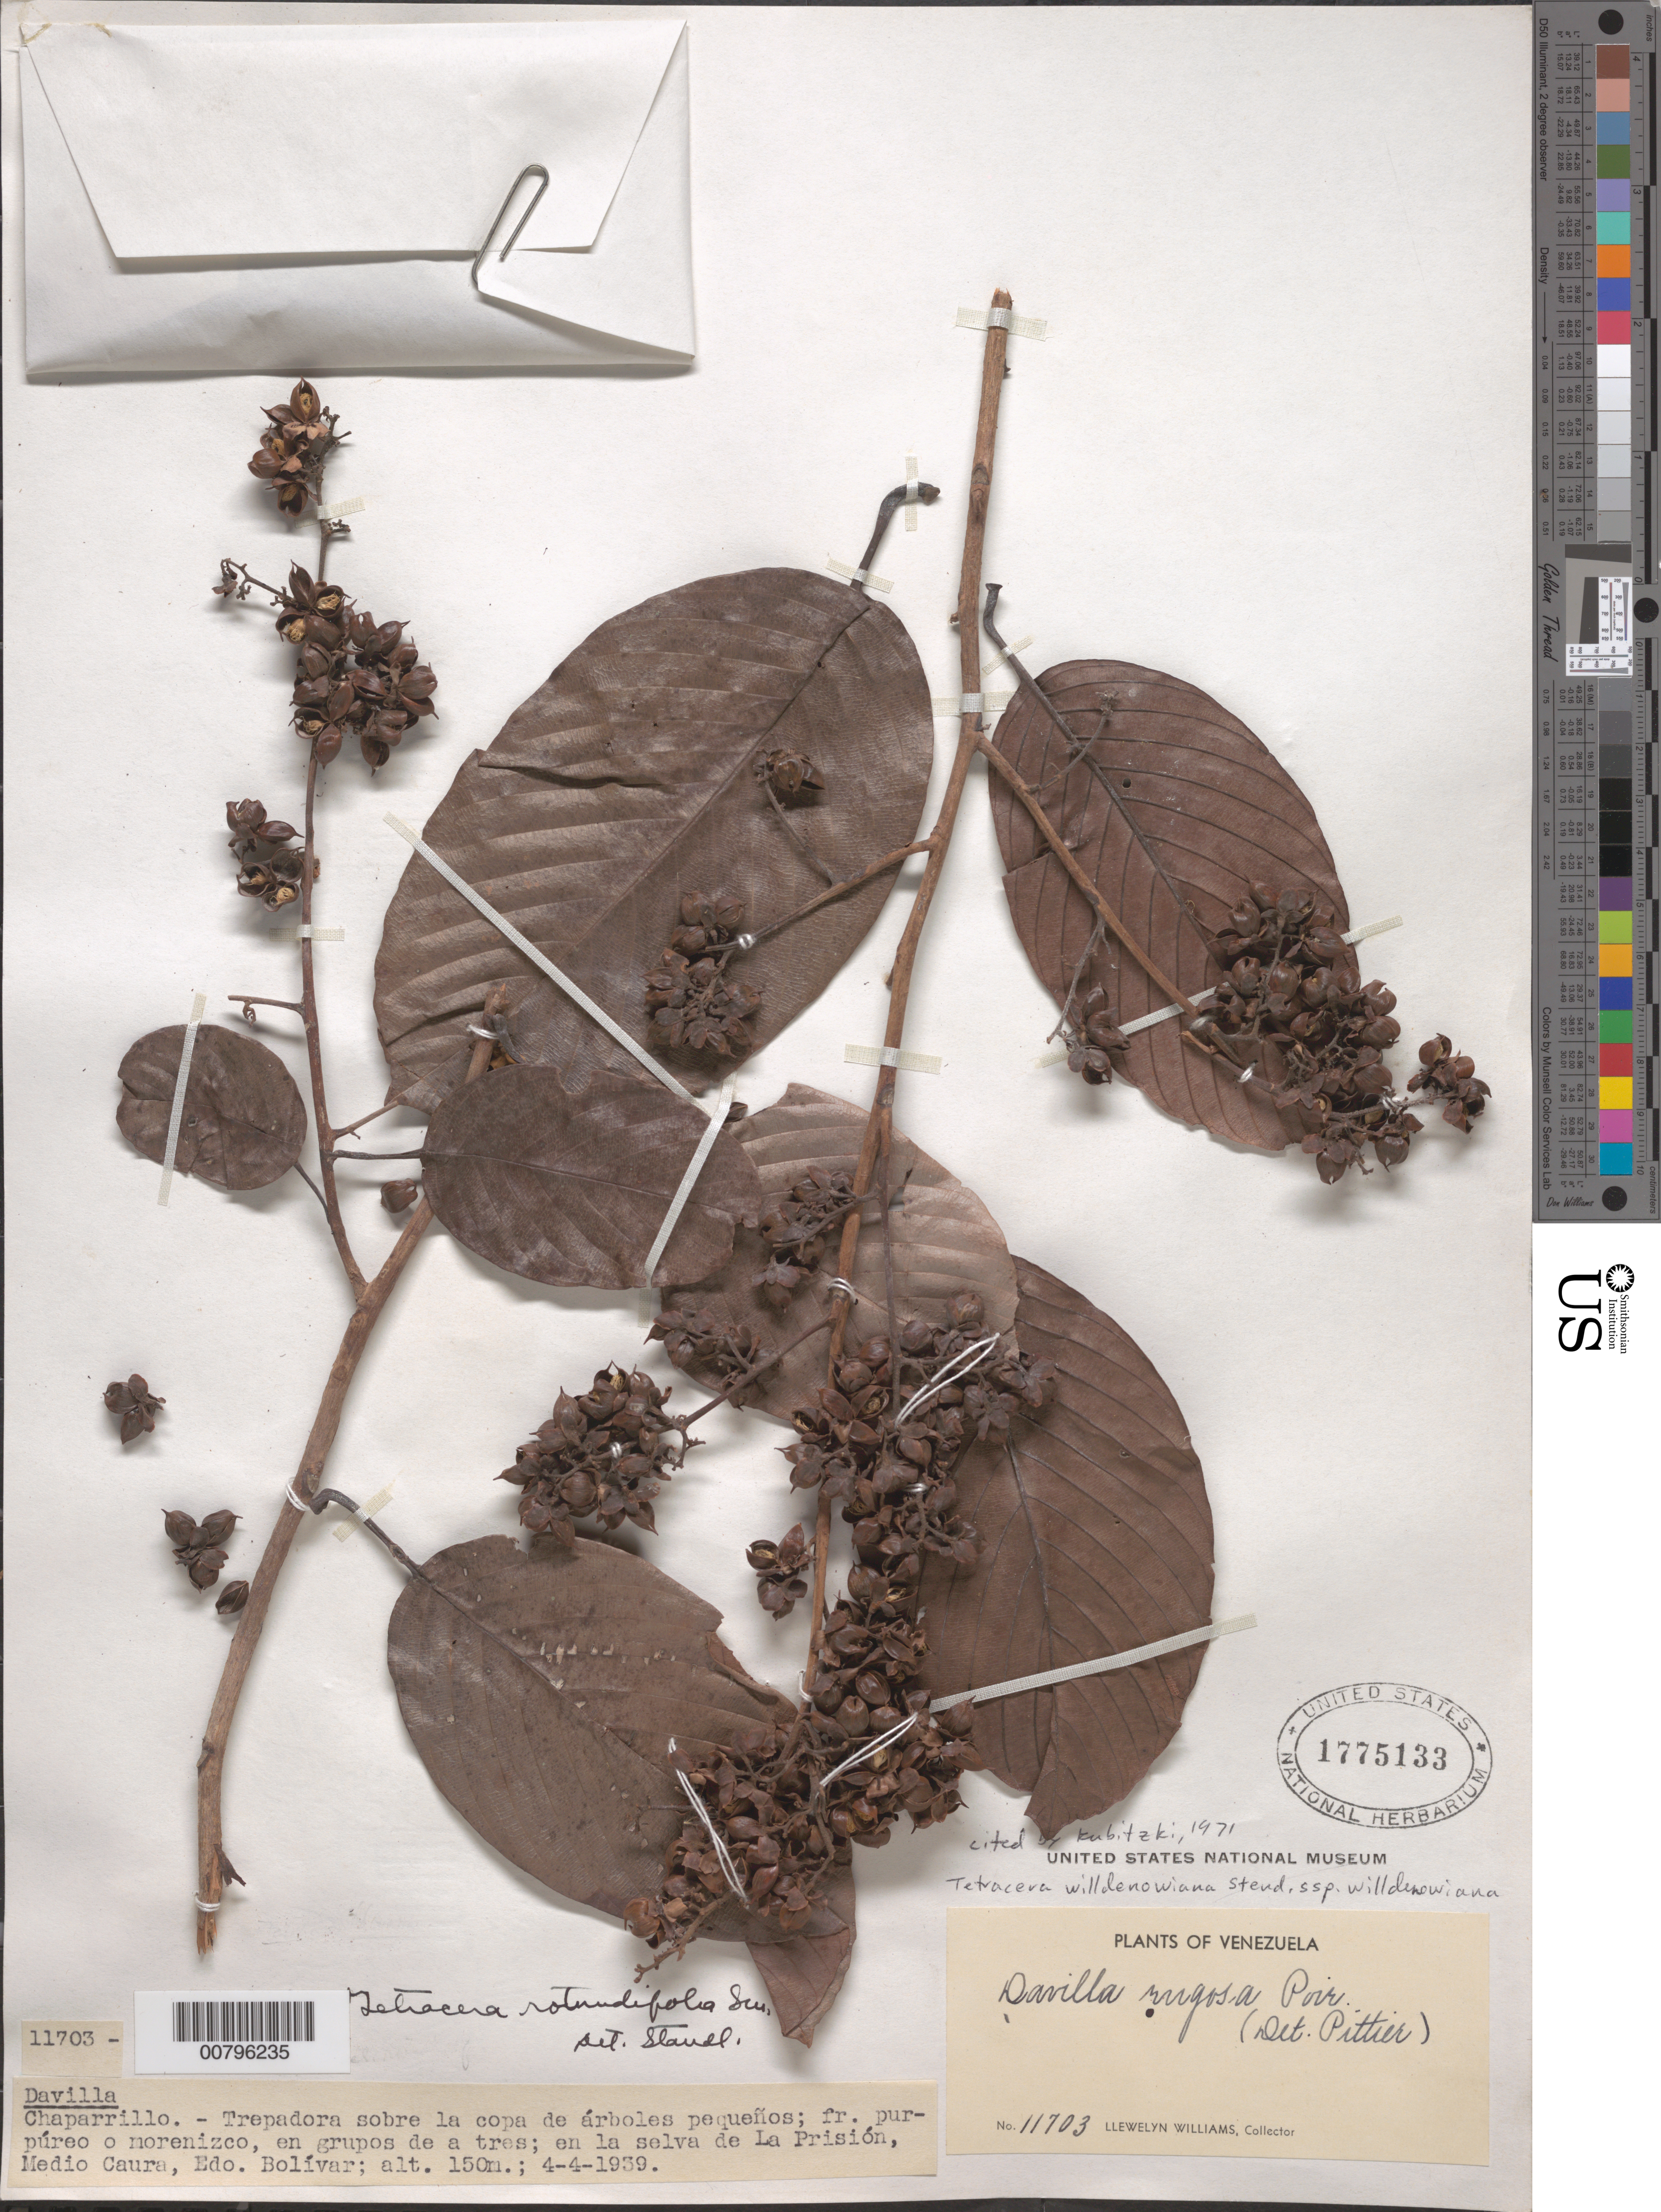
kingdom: Plantae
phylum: Tracheophyta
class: Magnoliopsida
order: Dilleniales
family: Dilleniaceae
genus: Tetracera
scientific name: Tetracera willdenowiana subsp. willdenowiana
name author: Steud.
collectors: Ll. Williams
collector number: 11703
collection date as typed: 4-Apr-39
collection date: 1939-04-04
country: Venezuela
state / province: Bolívar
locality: La Prisión, Medio Caura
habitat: Selva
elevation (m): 150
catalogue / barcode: US 1775133